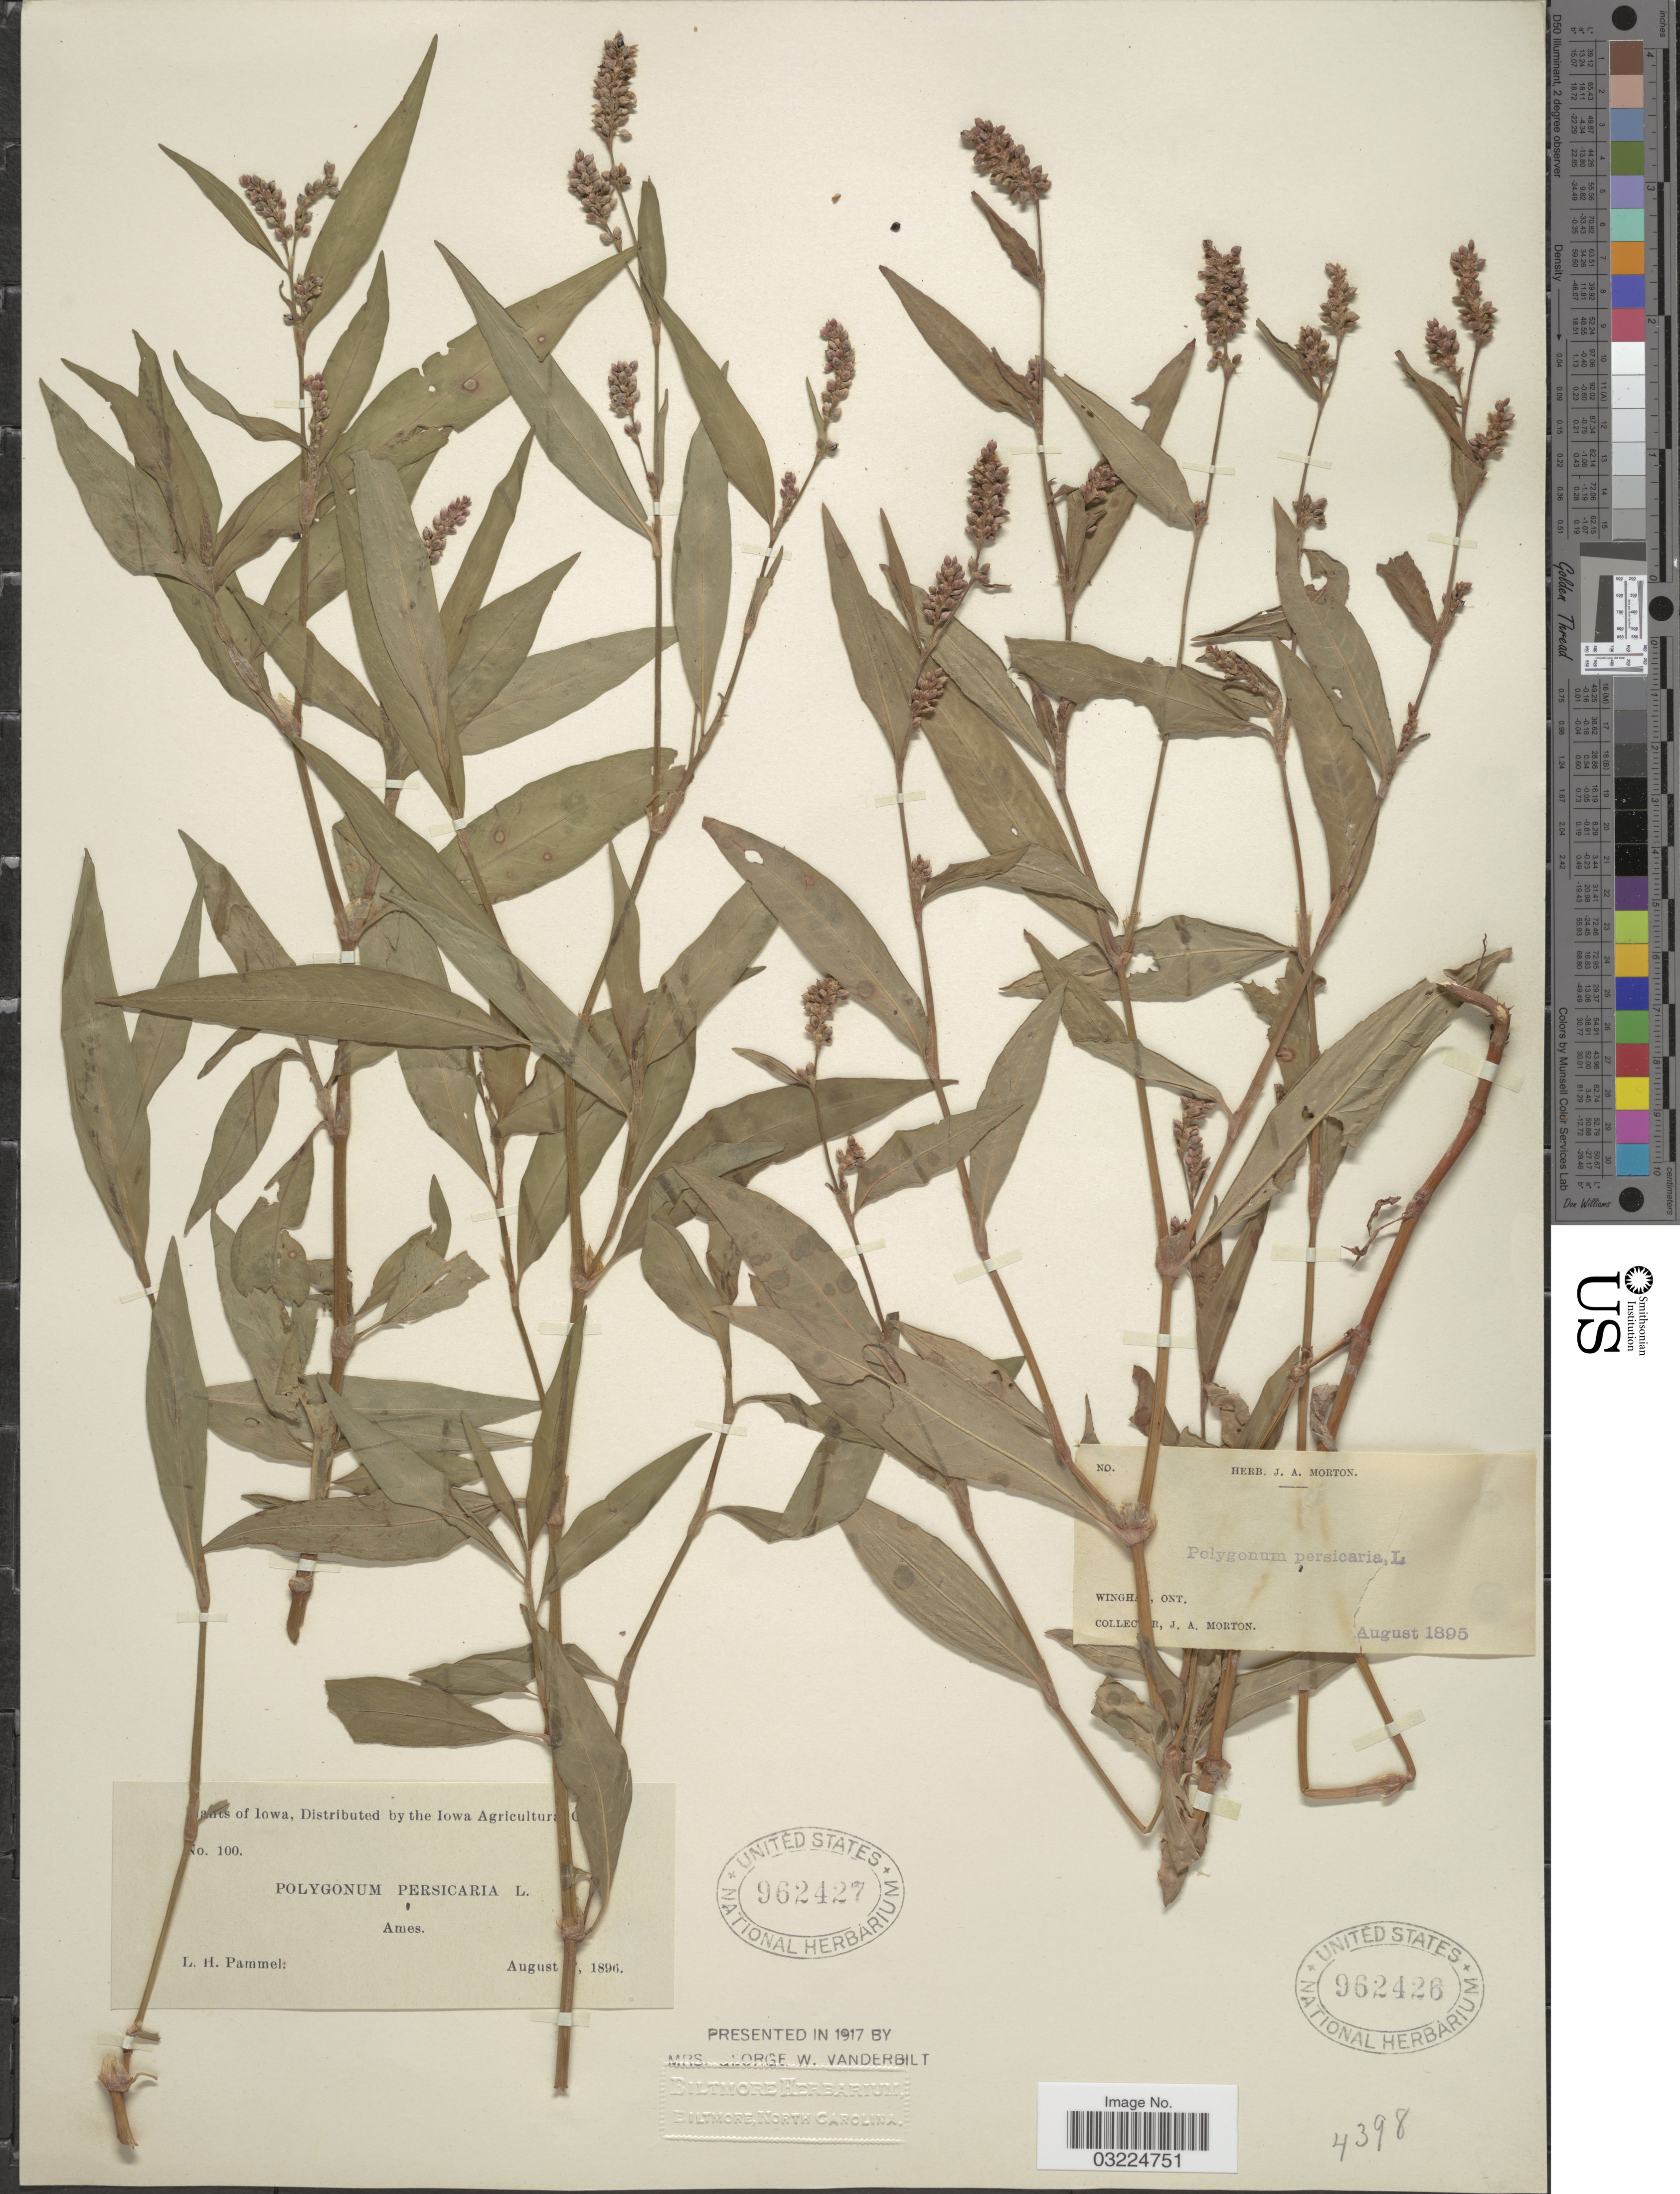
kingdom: Plantae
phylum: Tracheophyta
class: Magnoliopsida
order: Caryophyllales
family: Polygonaceae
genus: Polygonum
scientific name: Polygonum persicaria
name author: L.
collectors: J. A. Morton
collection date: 1895-08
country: Canada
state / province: Ontario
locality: Wingham.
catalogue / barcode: US 962426-2